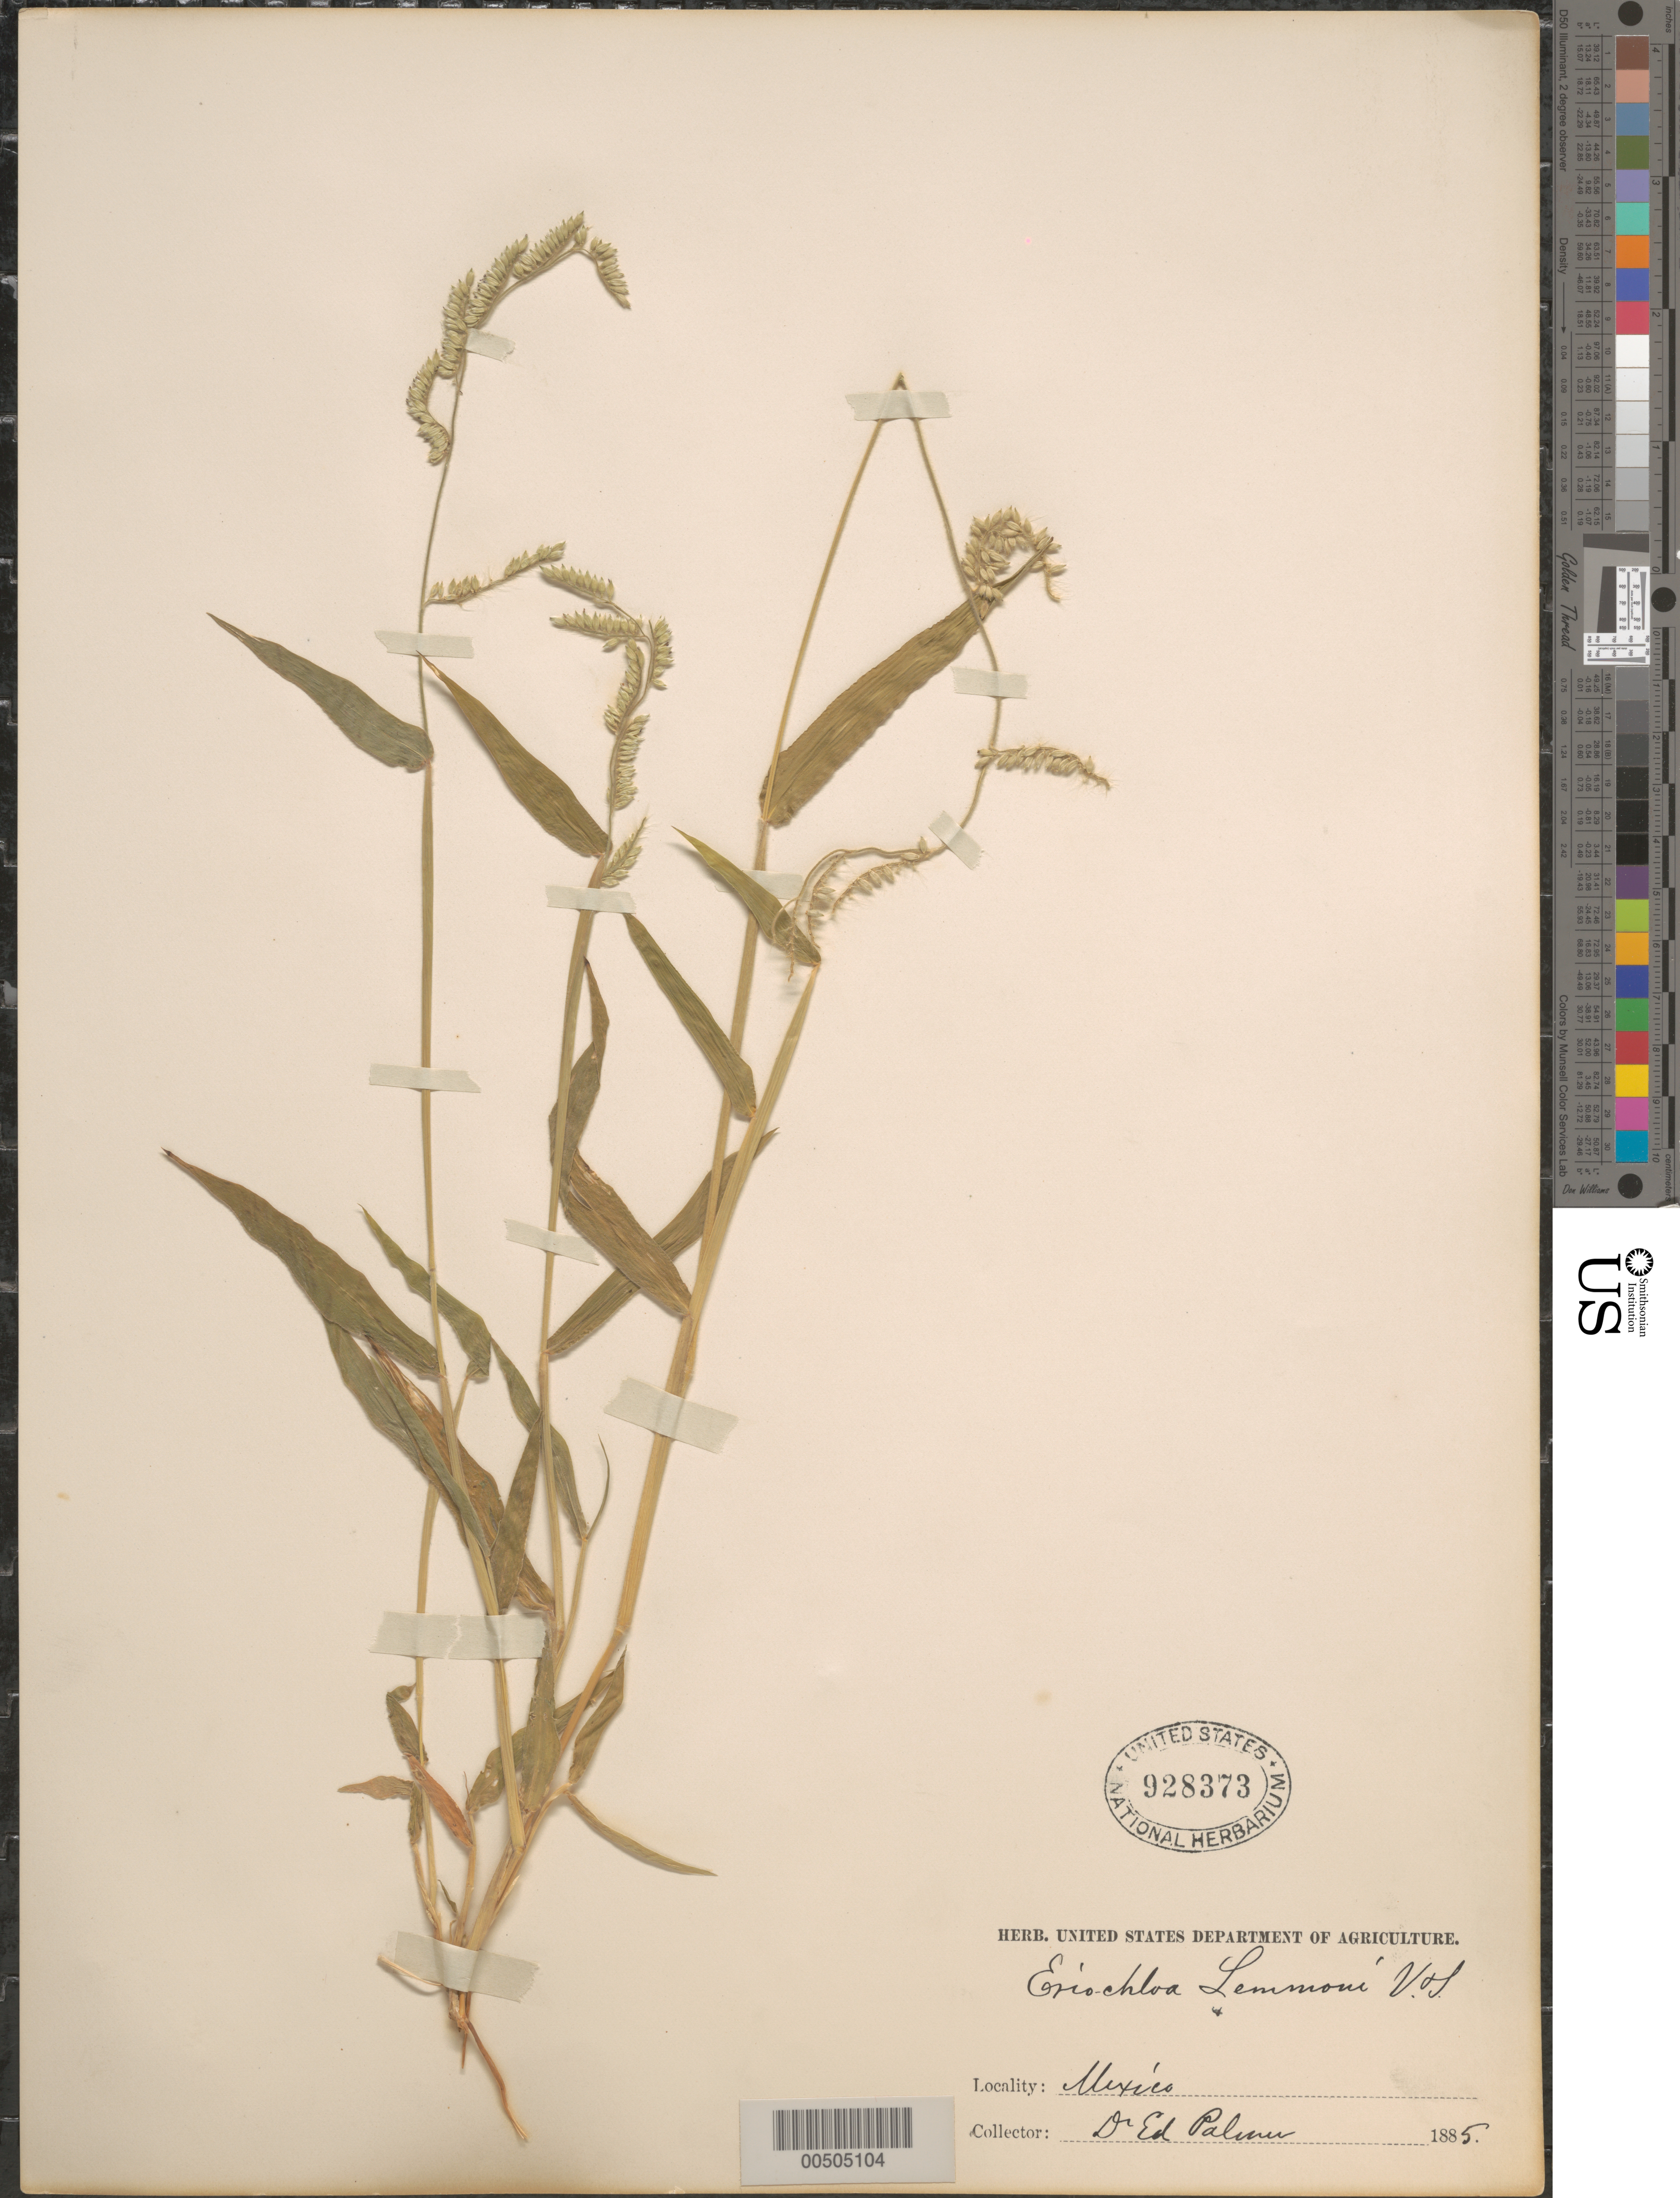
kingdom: Plantae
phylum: Tracheophyta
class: Liliopsida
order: Poales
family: Poaceae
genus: Eriochloa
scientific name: Eriochloa lemmonii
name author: Vasey & Scribn.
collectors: E. Palmer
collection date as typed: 1885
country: Mexico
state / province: Durango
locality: San Ramon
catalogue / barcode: US 928373